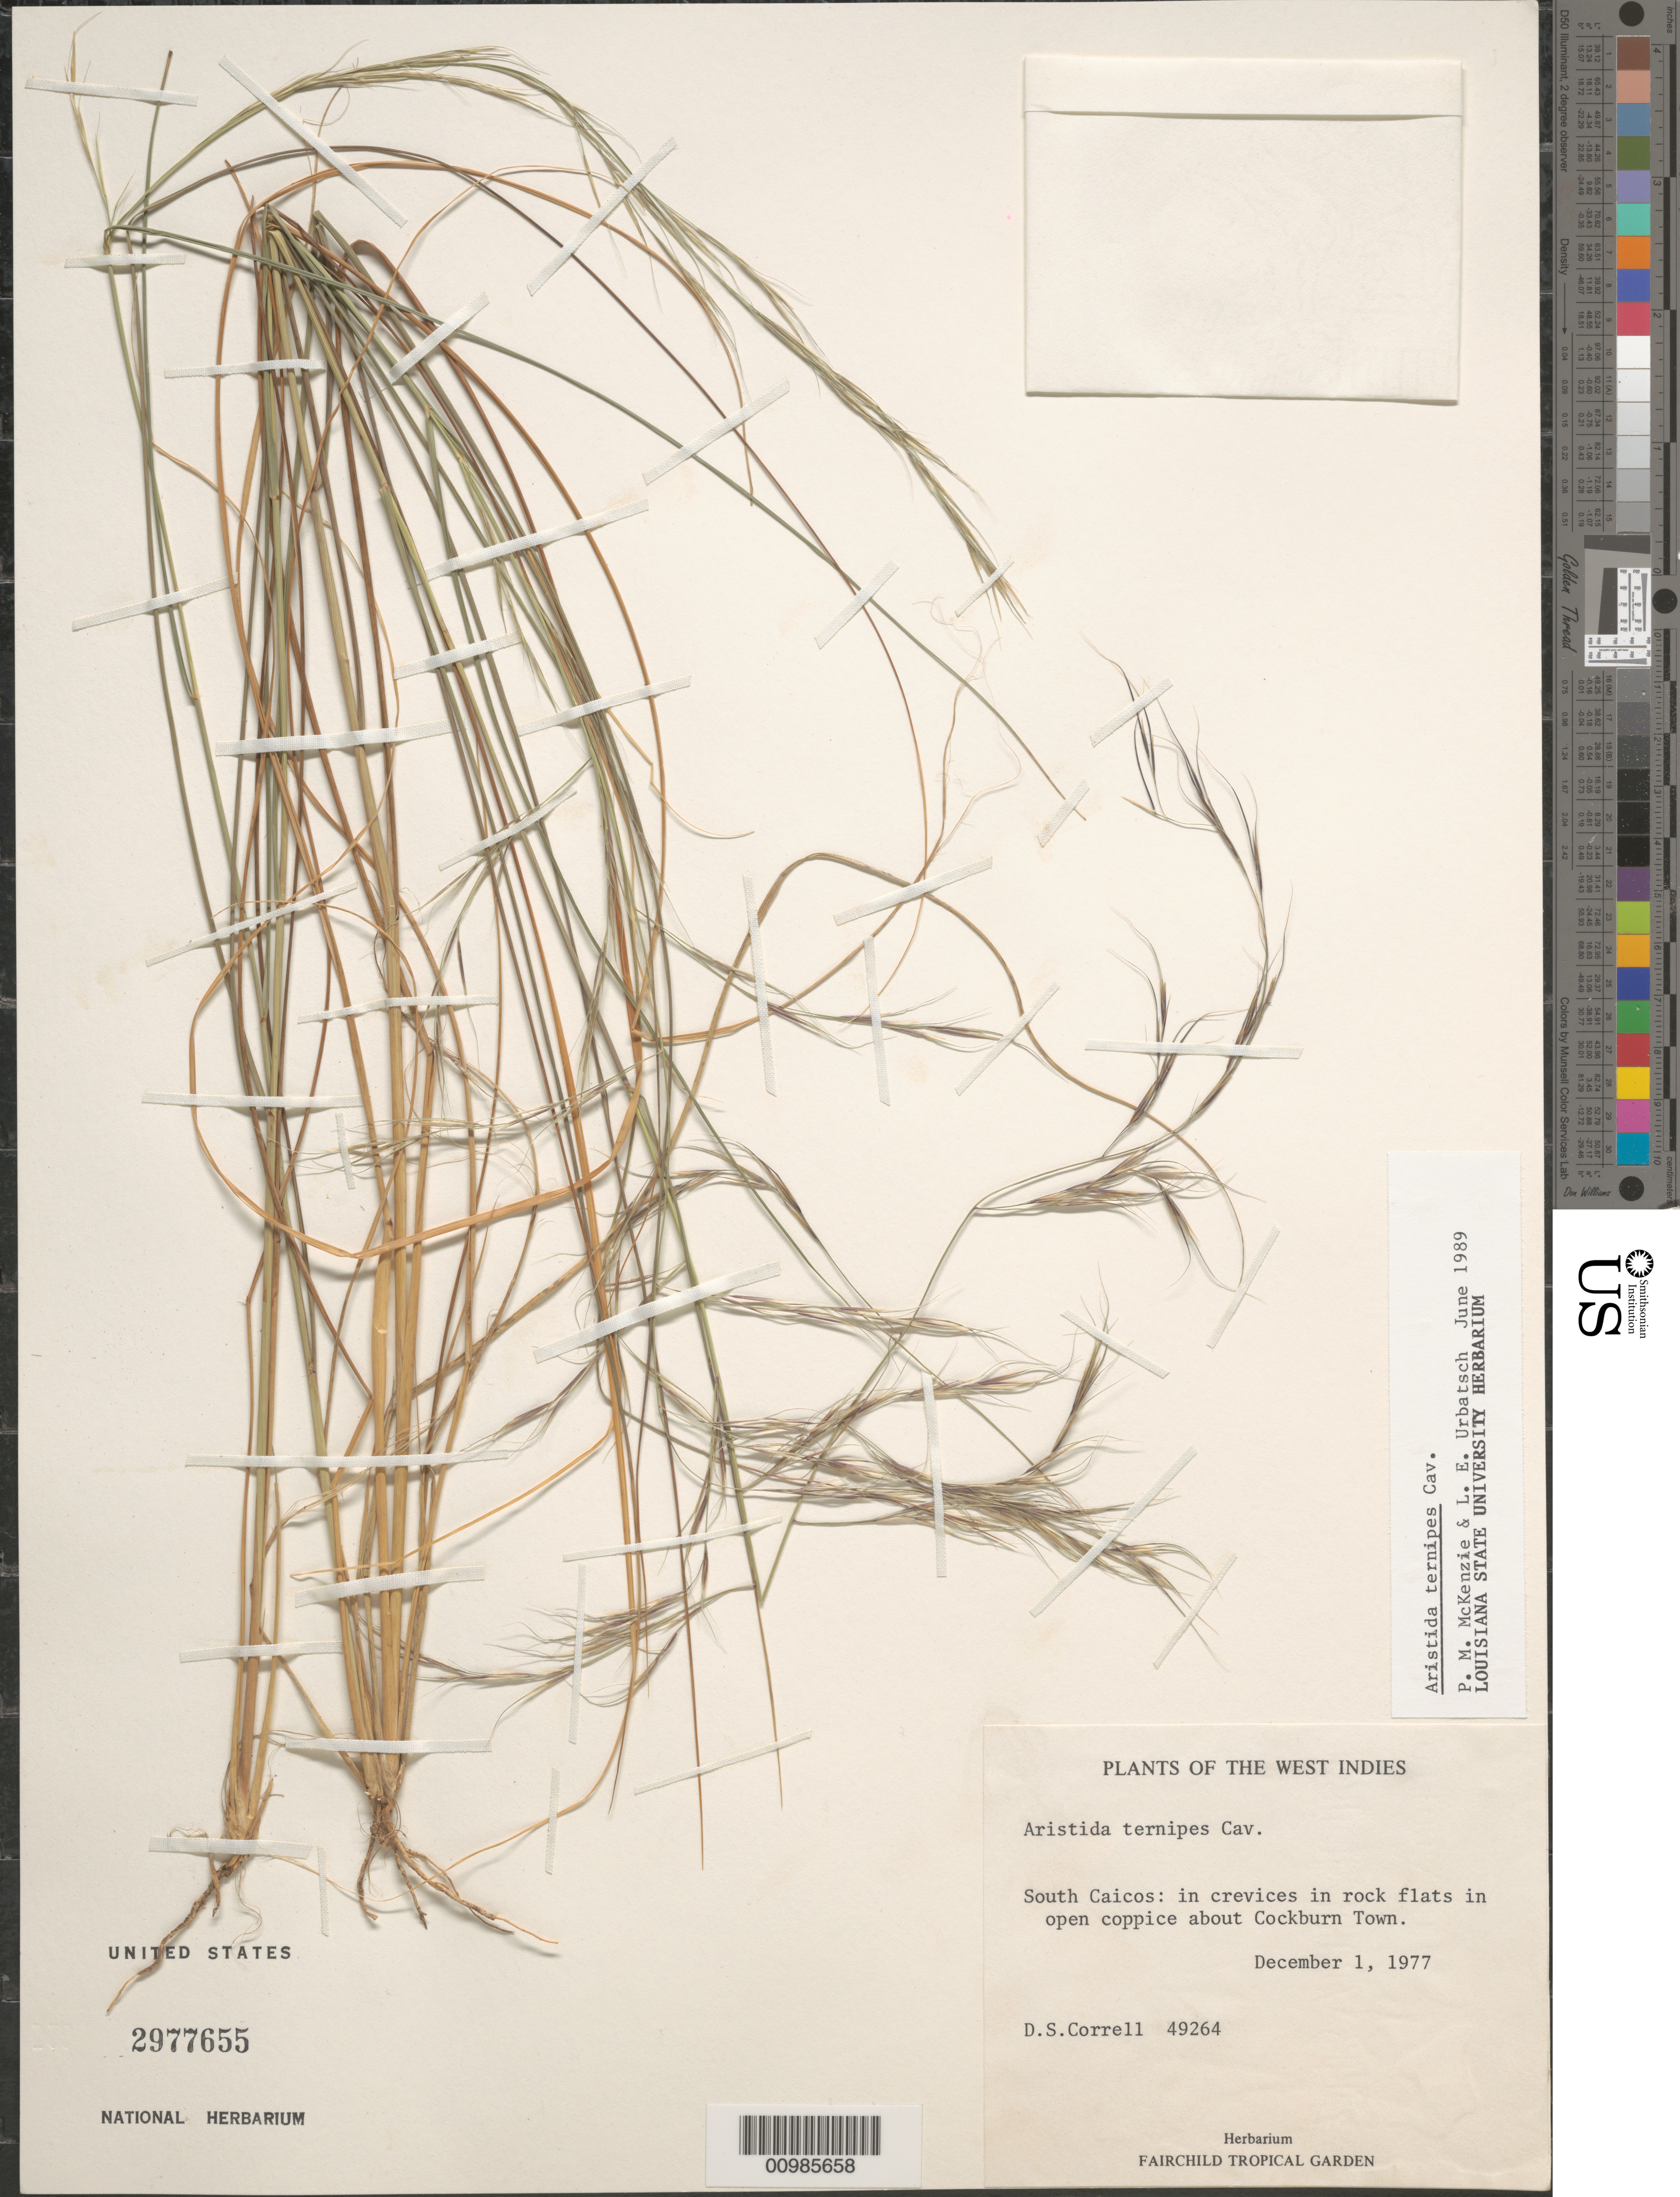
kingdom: Plantae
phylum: Tracheophyta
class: Liliopsida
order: Poales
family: Poaceae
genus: Aristida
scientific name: Aristida ternipes var. ternipes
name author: Cav.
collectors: D. S. Correll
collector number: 49264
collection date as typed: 01 Dec 1977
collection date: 1977-12-01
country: Turks and Caicos Islands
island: South Caicos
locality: near Cockburn Town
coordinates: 0 N, 0 E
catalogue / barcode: US 2977655